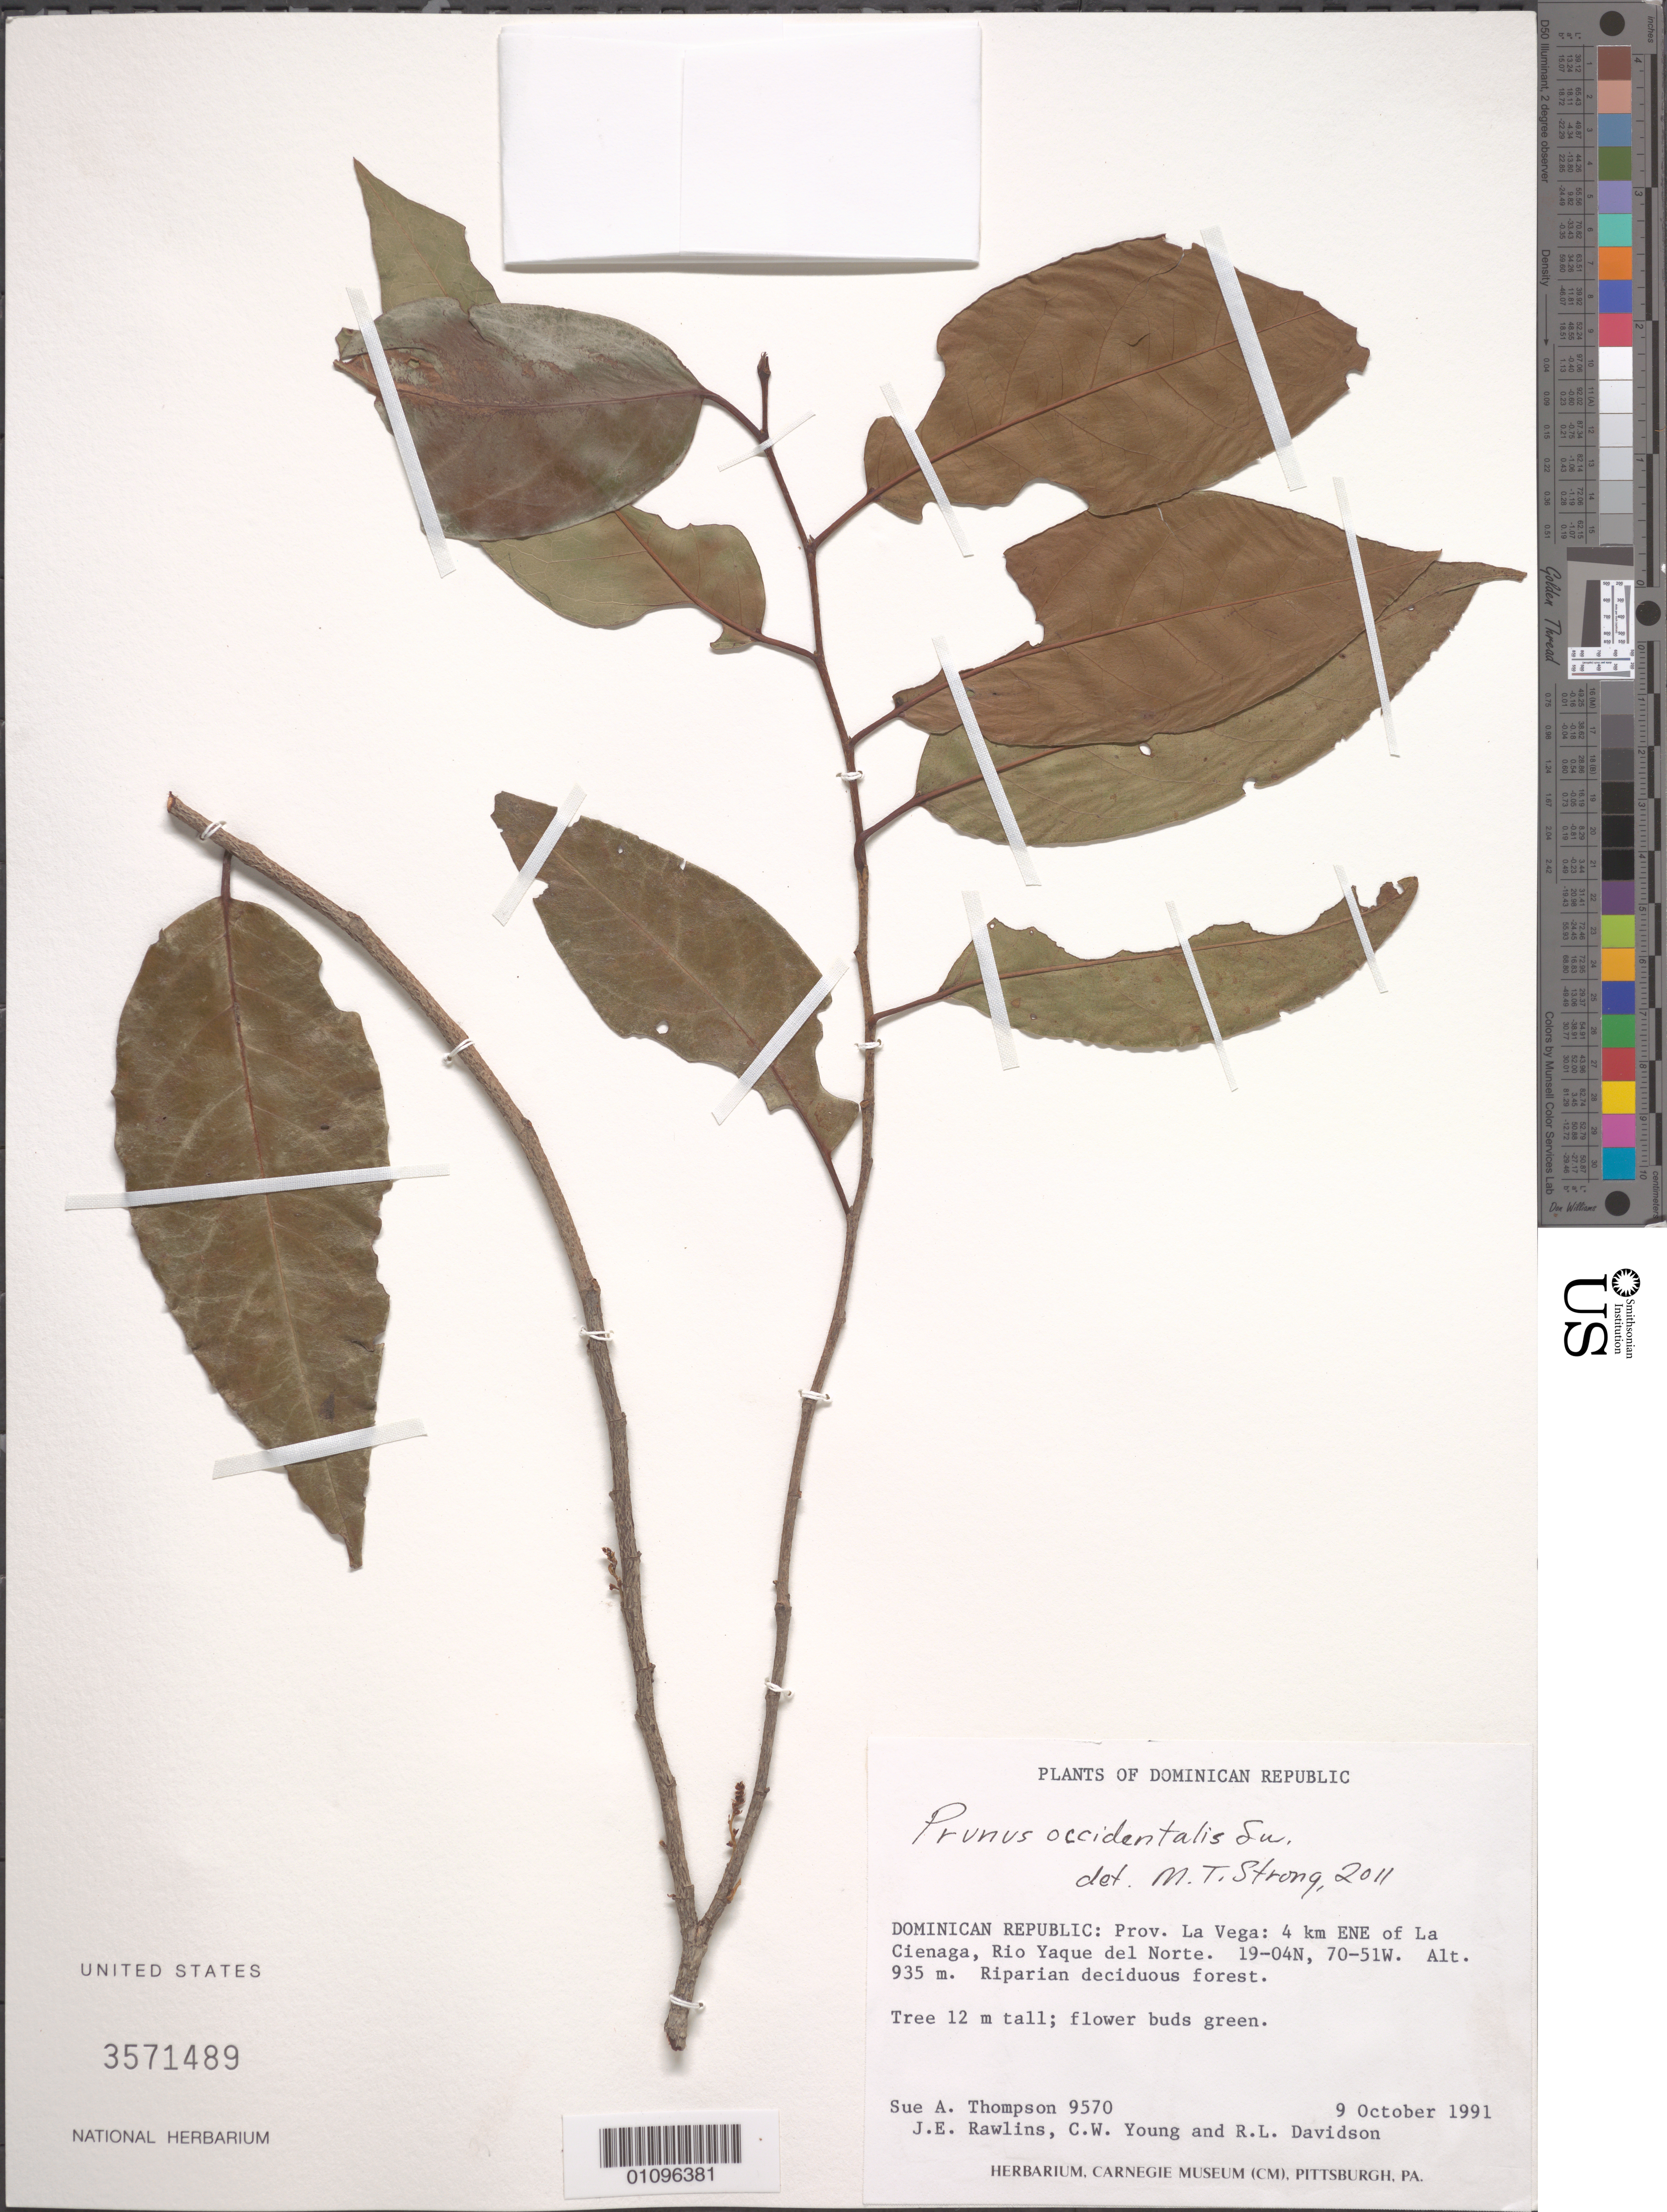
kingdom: Plantae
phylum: Tracheophyta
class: Magnoliopsida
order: Rosales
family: Rosaceae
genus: Prunus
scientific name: Prunus occidentalis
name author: Sw.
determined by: Strong, M. T., (US), Smithsonian Institution - National Museum of Natural History (UNITED STATES)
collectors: S. A. Thompson, J. Rawlins, C. Young & R. Davidson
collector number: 9570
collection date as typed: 09 Oct 1991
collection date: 1991-10-09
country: Dominican Republic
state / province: La Vega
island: Hispaniola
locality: Rio Yaque del Norte, 4 km ENE of La Cienaga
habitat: Riparian deciduous forest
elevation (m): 935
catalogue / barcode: US 3571489